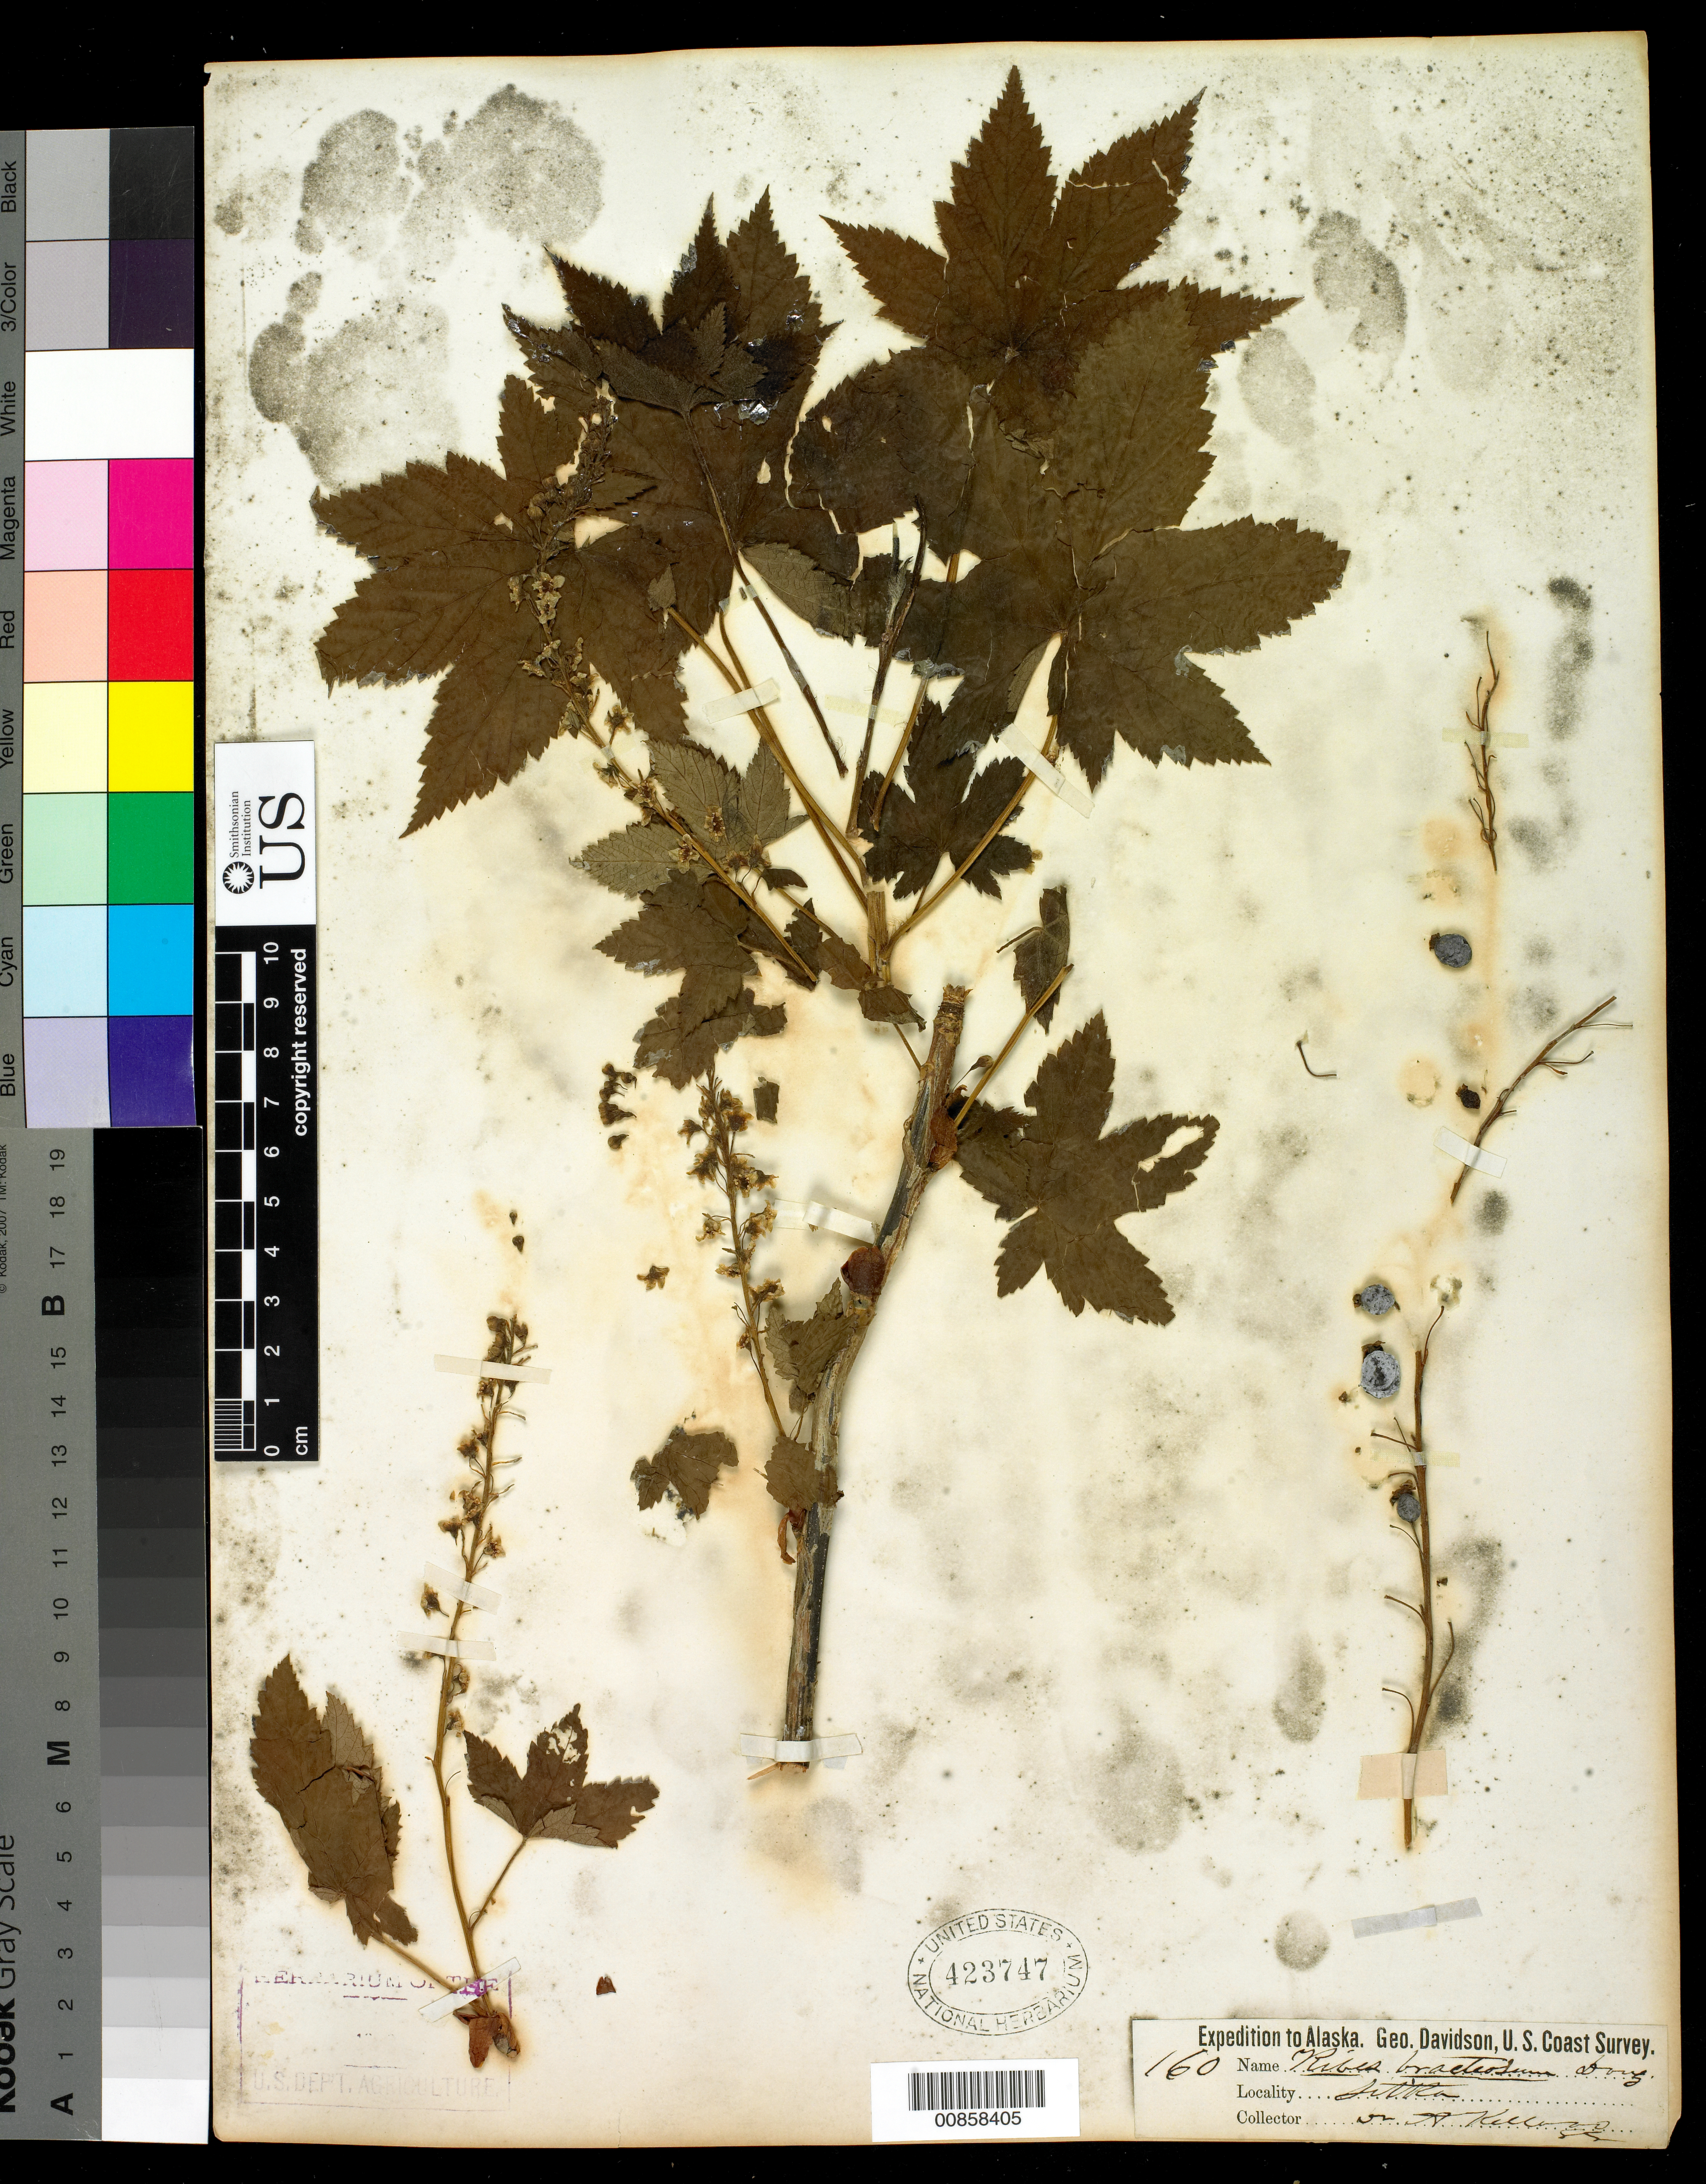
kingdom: Plantae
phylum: Tracheophyta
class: Magnoliopsida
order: Saxifragales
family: Grossulariaceae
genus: Ribes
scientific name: Ribes bracteosum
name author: Douglas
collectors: A. Kellogg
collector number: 160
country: United States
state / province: Alaska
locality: Sitka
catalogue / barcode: US 423747